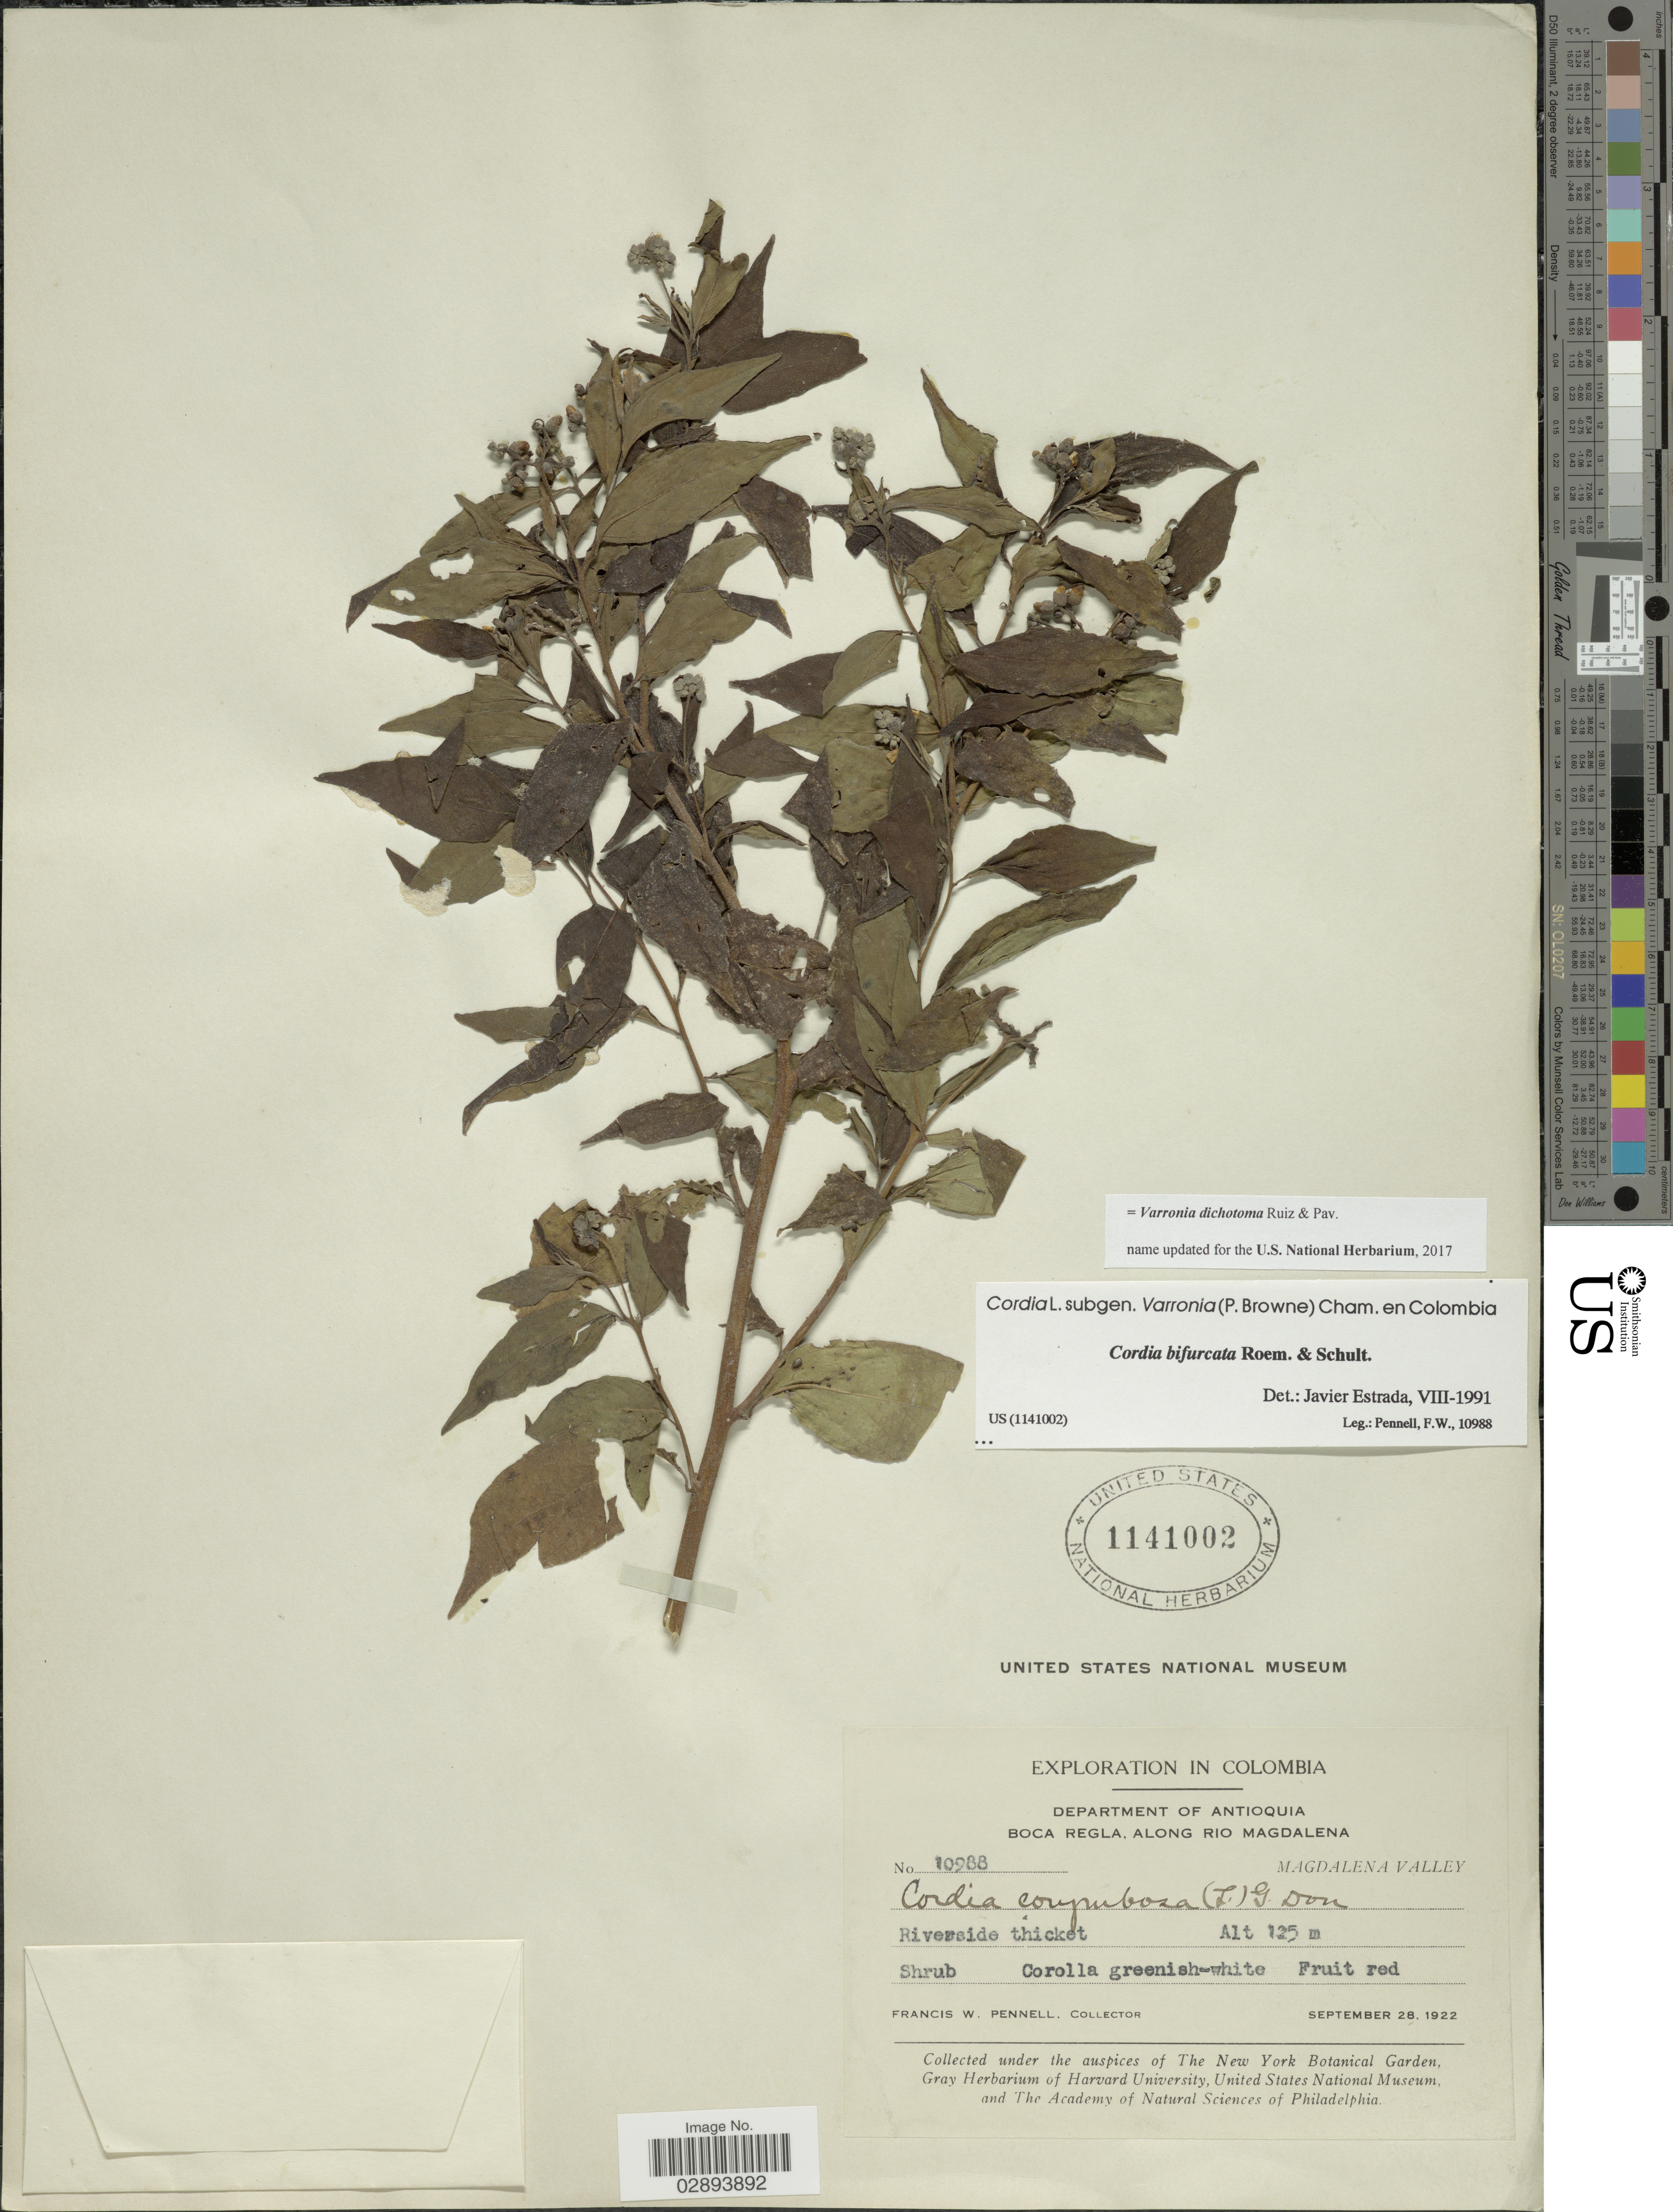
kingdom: Plantae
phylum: Tracheophyta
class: Magnoliopsida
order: Boraginales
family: Cordiaceae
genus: Varronia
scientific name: Varronia dichotoma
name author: Ruiz & Pav.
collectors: F. W. Pennell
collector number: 10988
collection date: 1922-09-28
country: Colombia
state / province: Antioquia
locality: Department of Antioquia, Boca Regla, Along Rio Magdalena, Magdalena Valley.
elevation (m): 125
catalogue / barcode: US 1141002